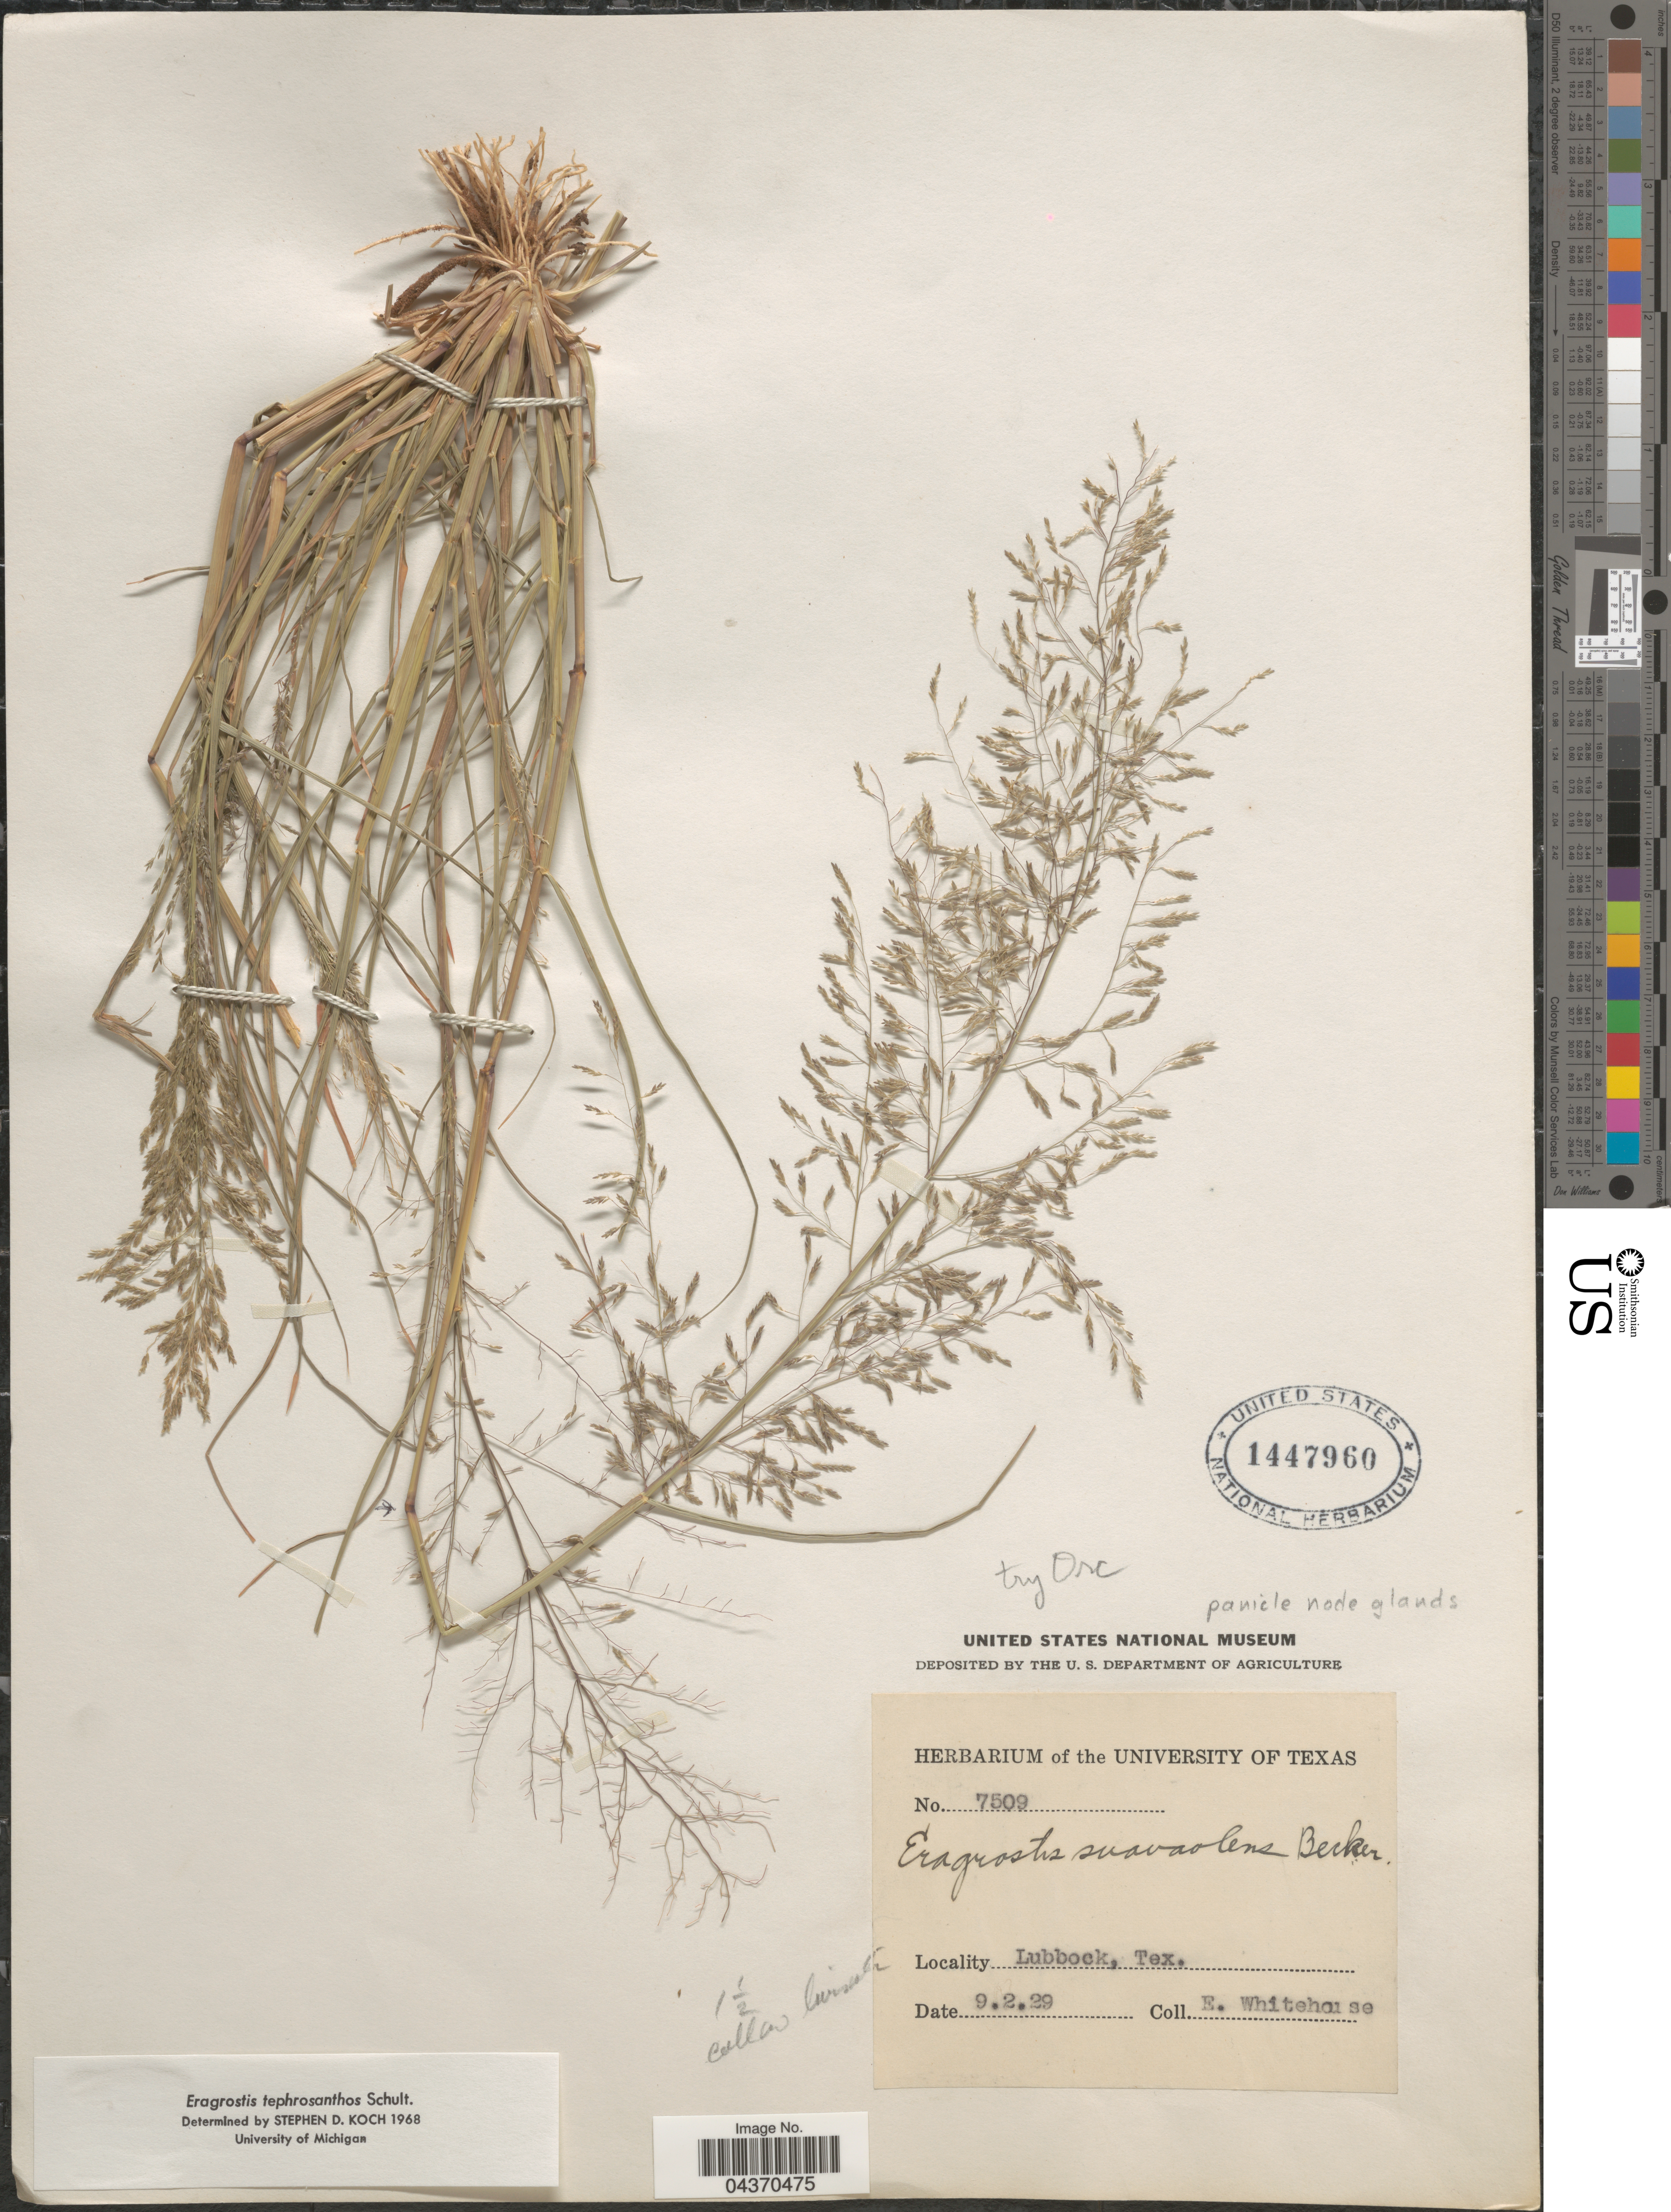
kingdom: Plantae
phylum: Tracheophyta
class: Liliopsida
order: Poales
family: Poaceae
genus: Eragrostis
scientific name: Eragrostis pectinacea var. miserrima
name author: (E. Fourn.) Reeder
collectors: E. Whitehouse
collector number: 7509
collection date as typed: Transcribed d/m/y: 2/9/29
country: United States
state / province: Texas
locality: Lubbock.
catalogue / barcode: US 1447960